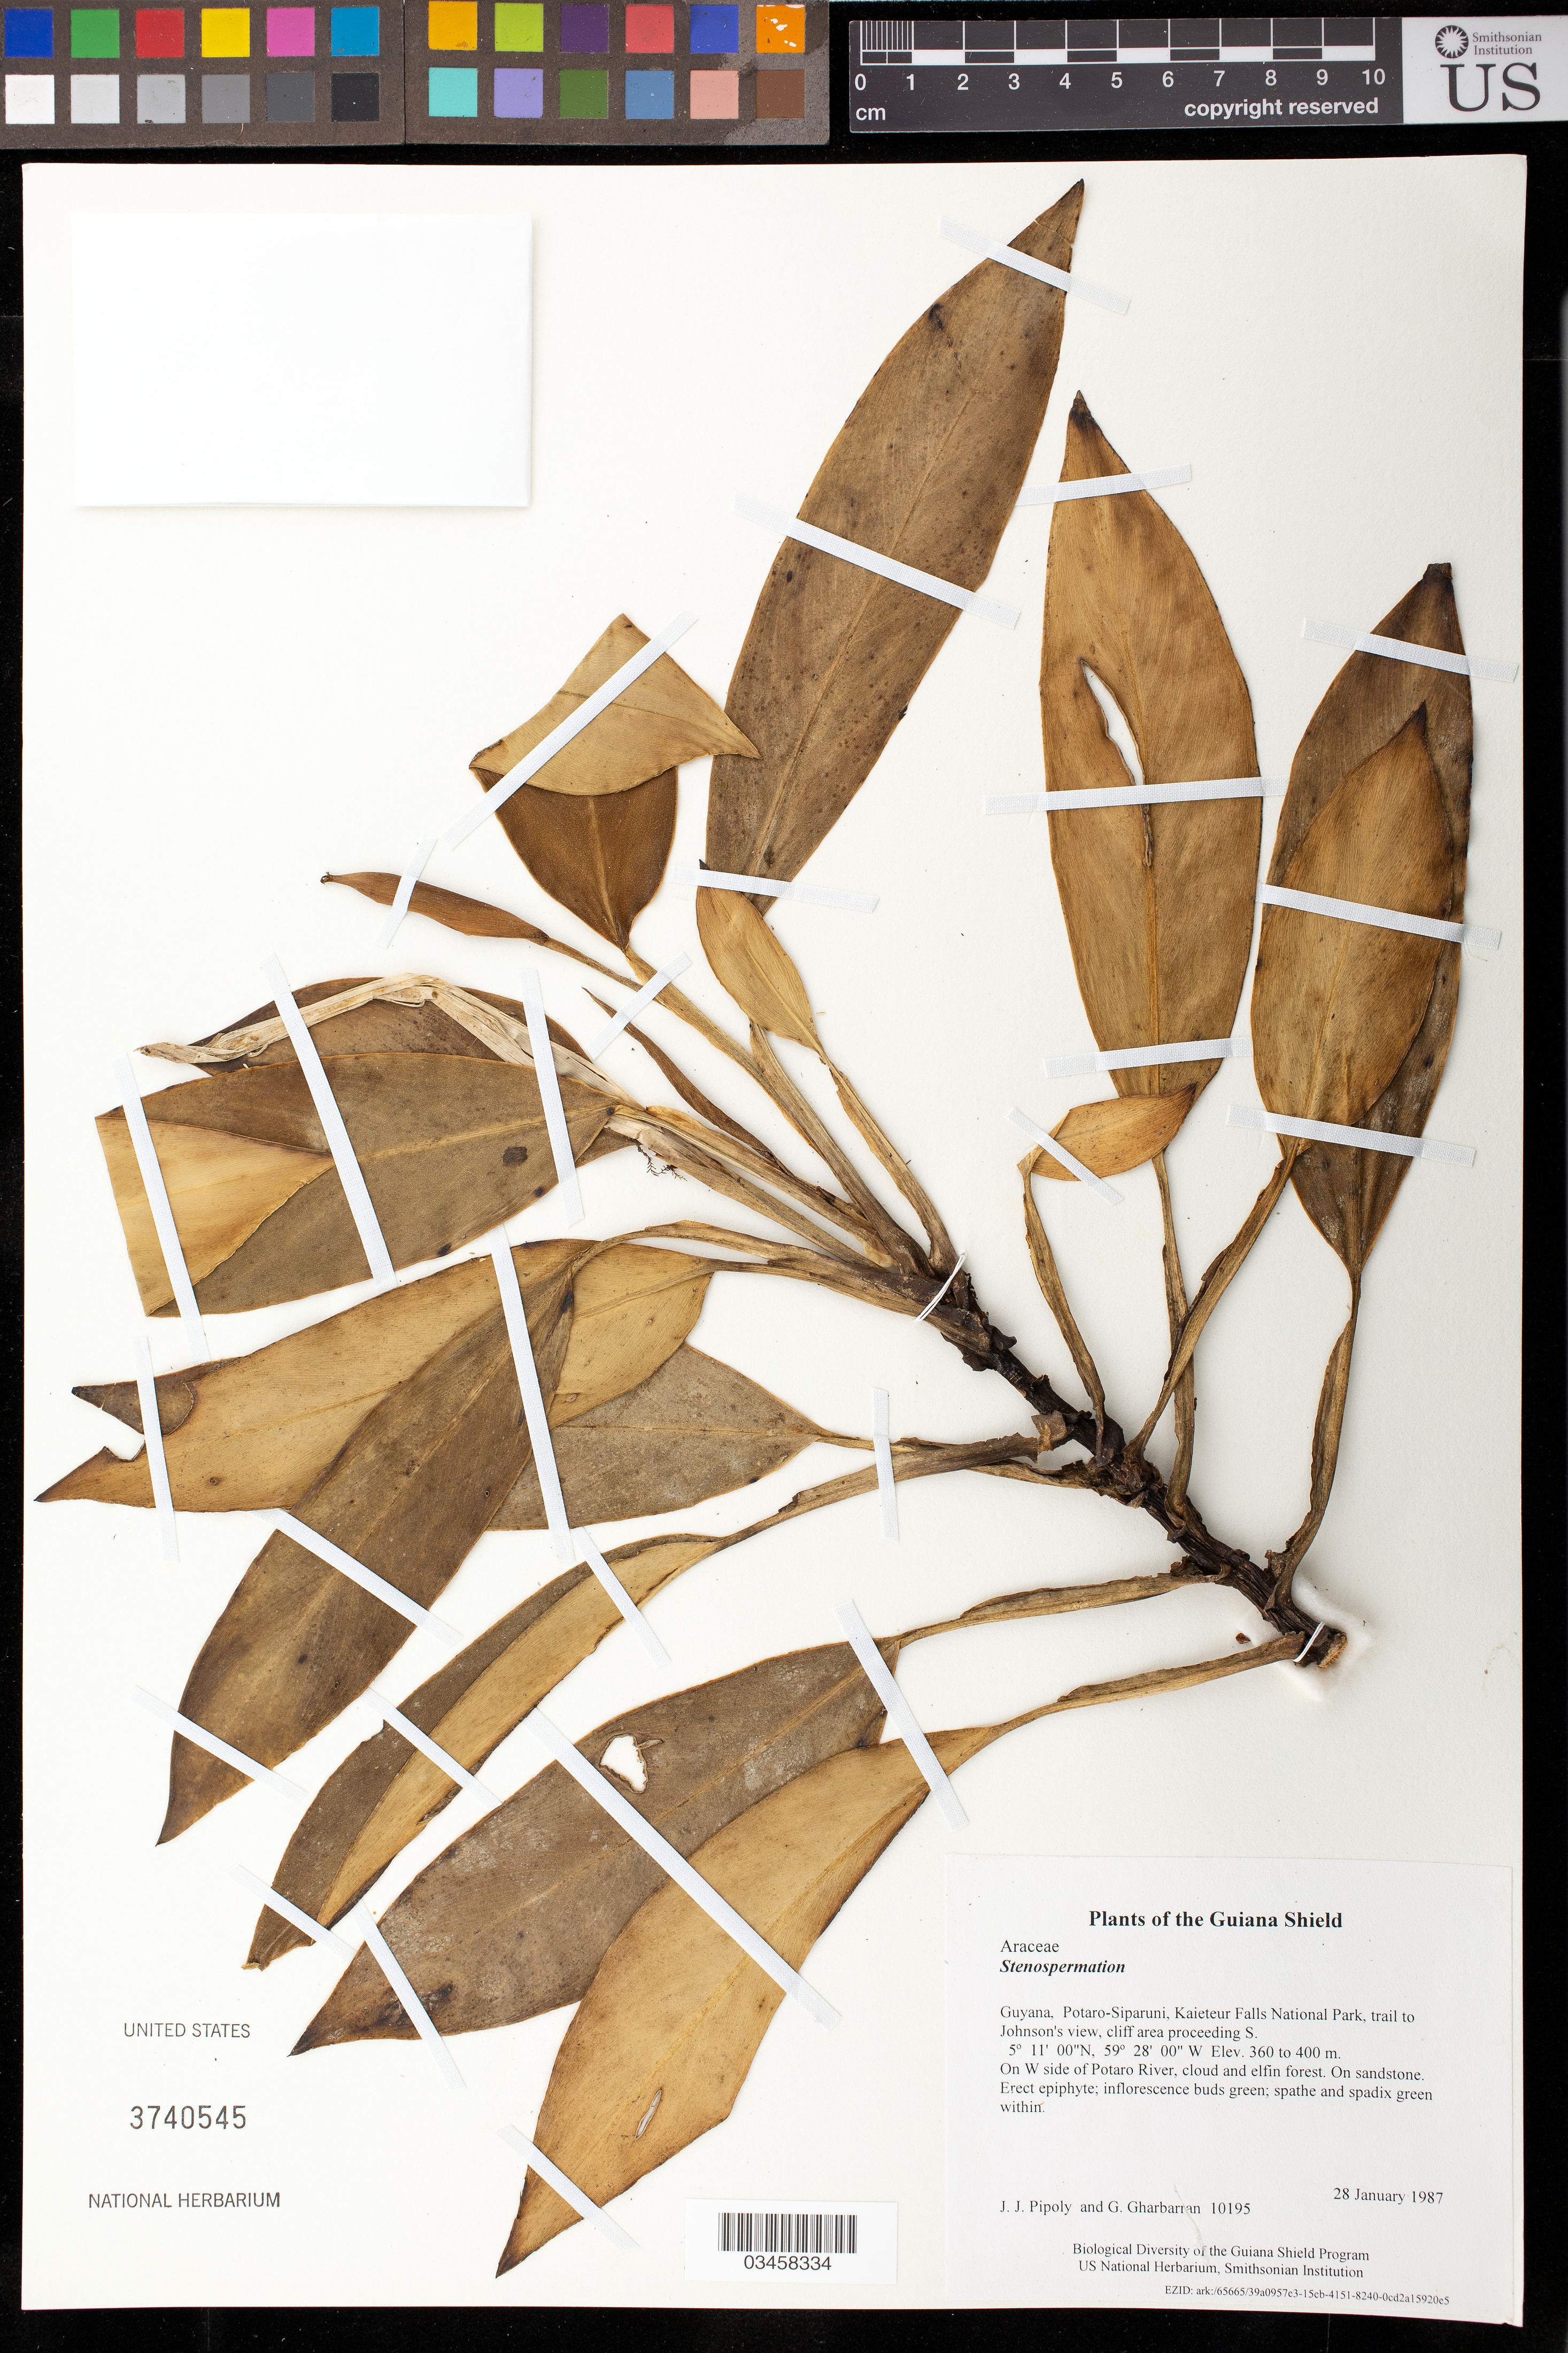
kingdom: Plantae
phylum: Tracheophyta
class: Liliopsida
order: Alismatales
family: Araceae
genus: Stenospermation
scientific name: Stenospermation sp.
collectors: J. J. Pipoly & G. Gharbarran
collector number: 10195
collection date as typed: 28 January 1987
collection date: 1987-01-28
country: Guyana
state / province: Potaro-Siparuni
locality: Kaieteur Falls National Park, trail to Johnson's view, cliff area proceeding S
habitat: On W side of Potaro River, cloud and elfin forest. On sandstone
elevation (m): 360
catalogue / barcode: US 3740545